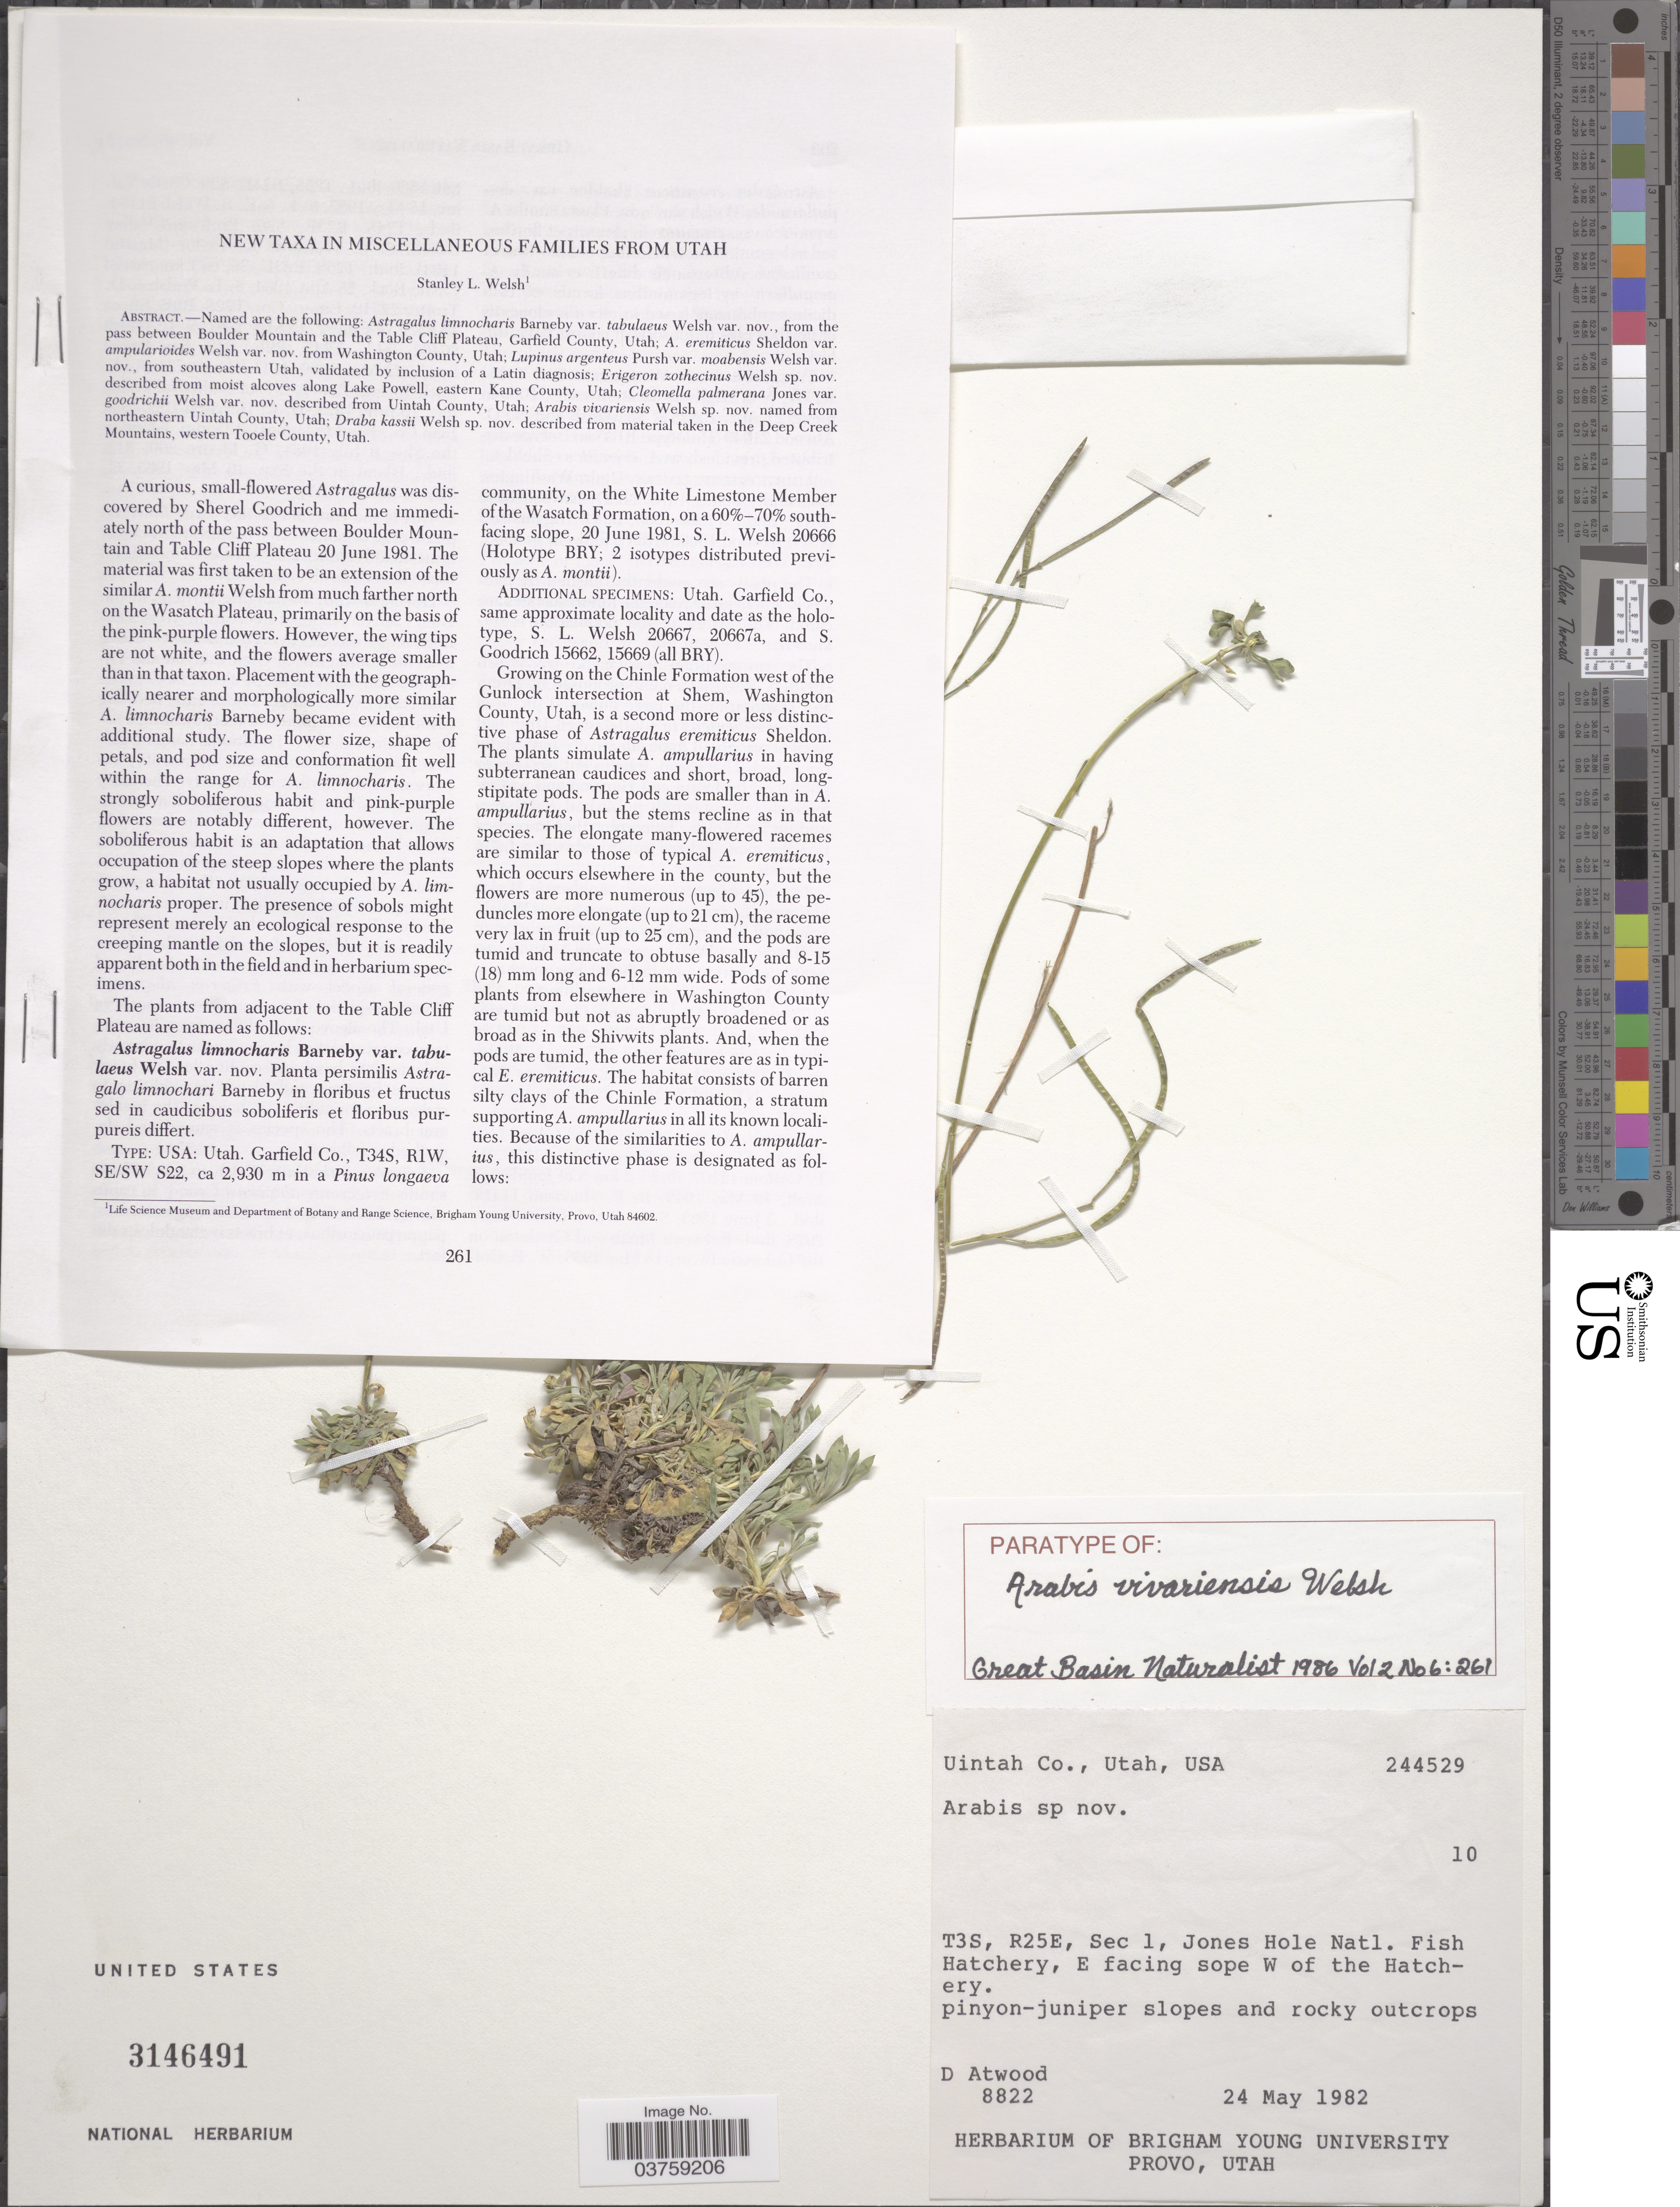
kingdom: Plantae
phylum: Tracheophyta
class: Magnoliopsida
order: Brassicales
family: Brassicaceae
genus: Arabis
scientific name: Arabis vivariensis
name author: S.L. Welsh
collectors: D. Atwood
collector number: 8822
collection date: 1982-05-24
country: United States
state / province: Utah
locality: Uintah Co., T3S, R25E, Sec 1, Jones Hole Natl. Fish Hatchery, E facing slope W of the Hatchery.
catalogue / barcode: US 3146491